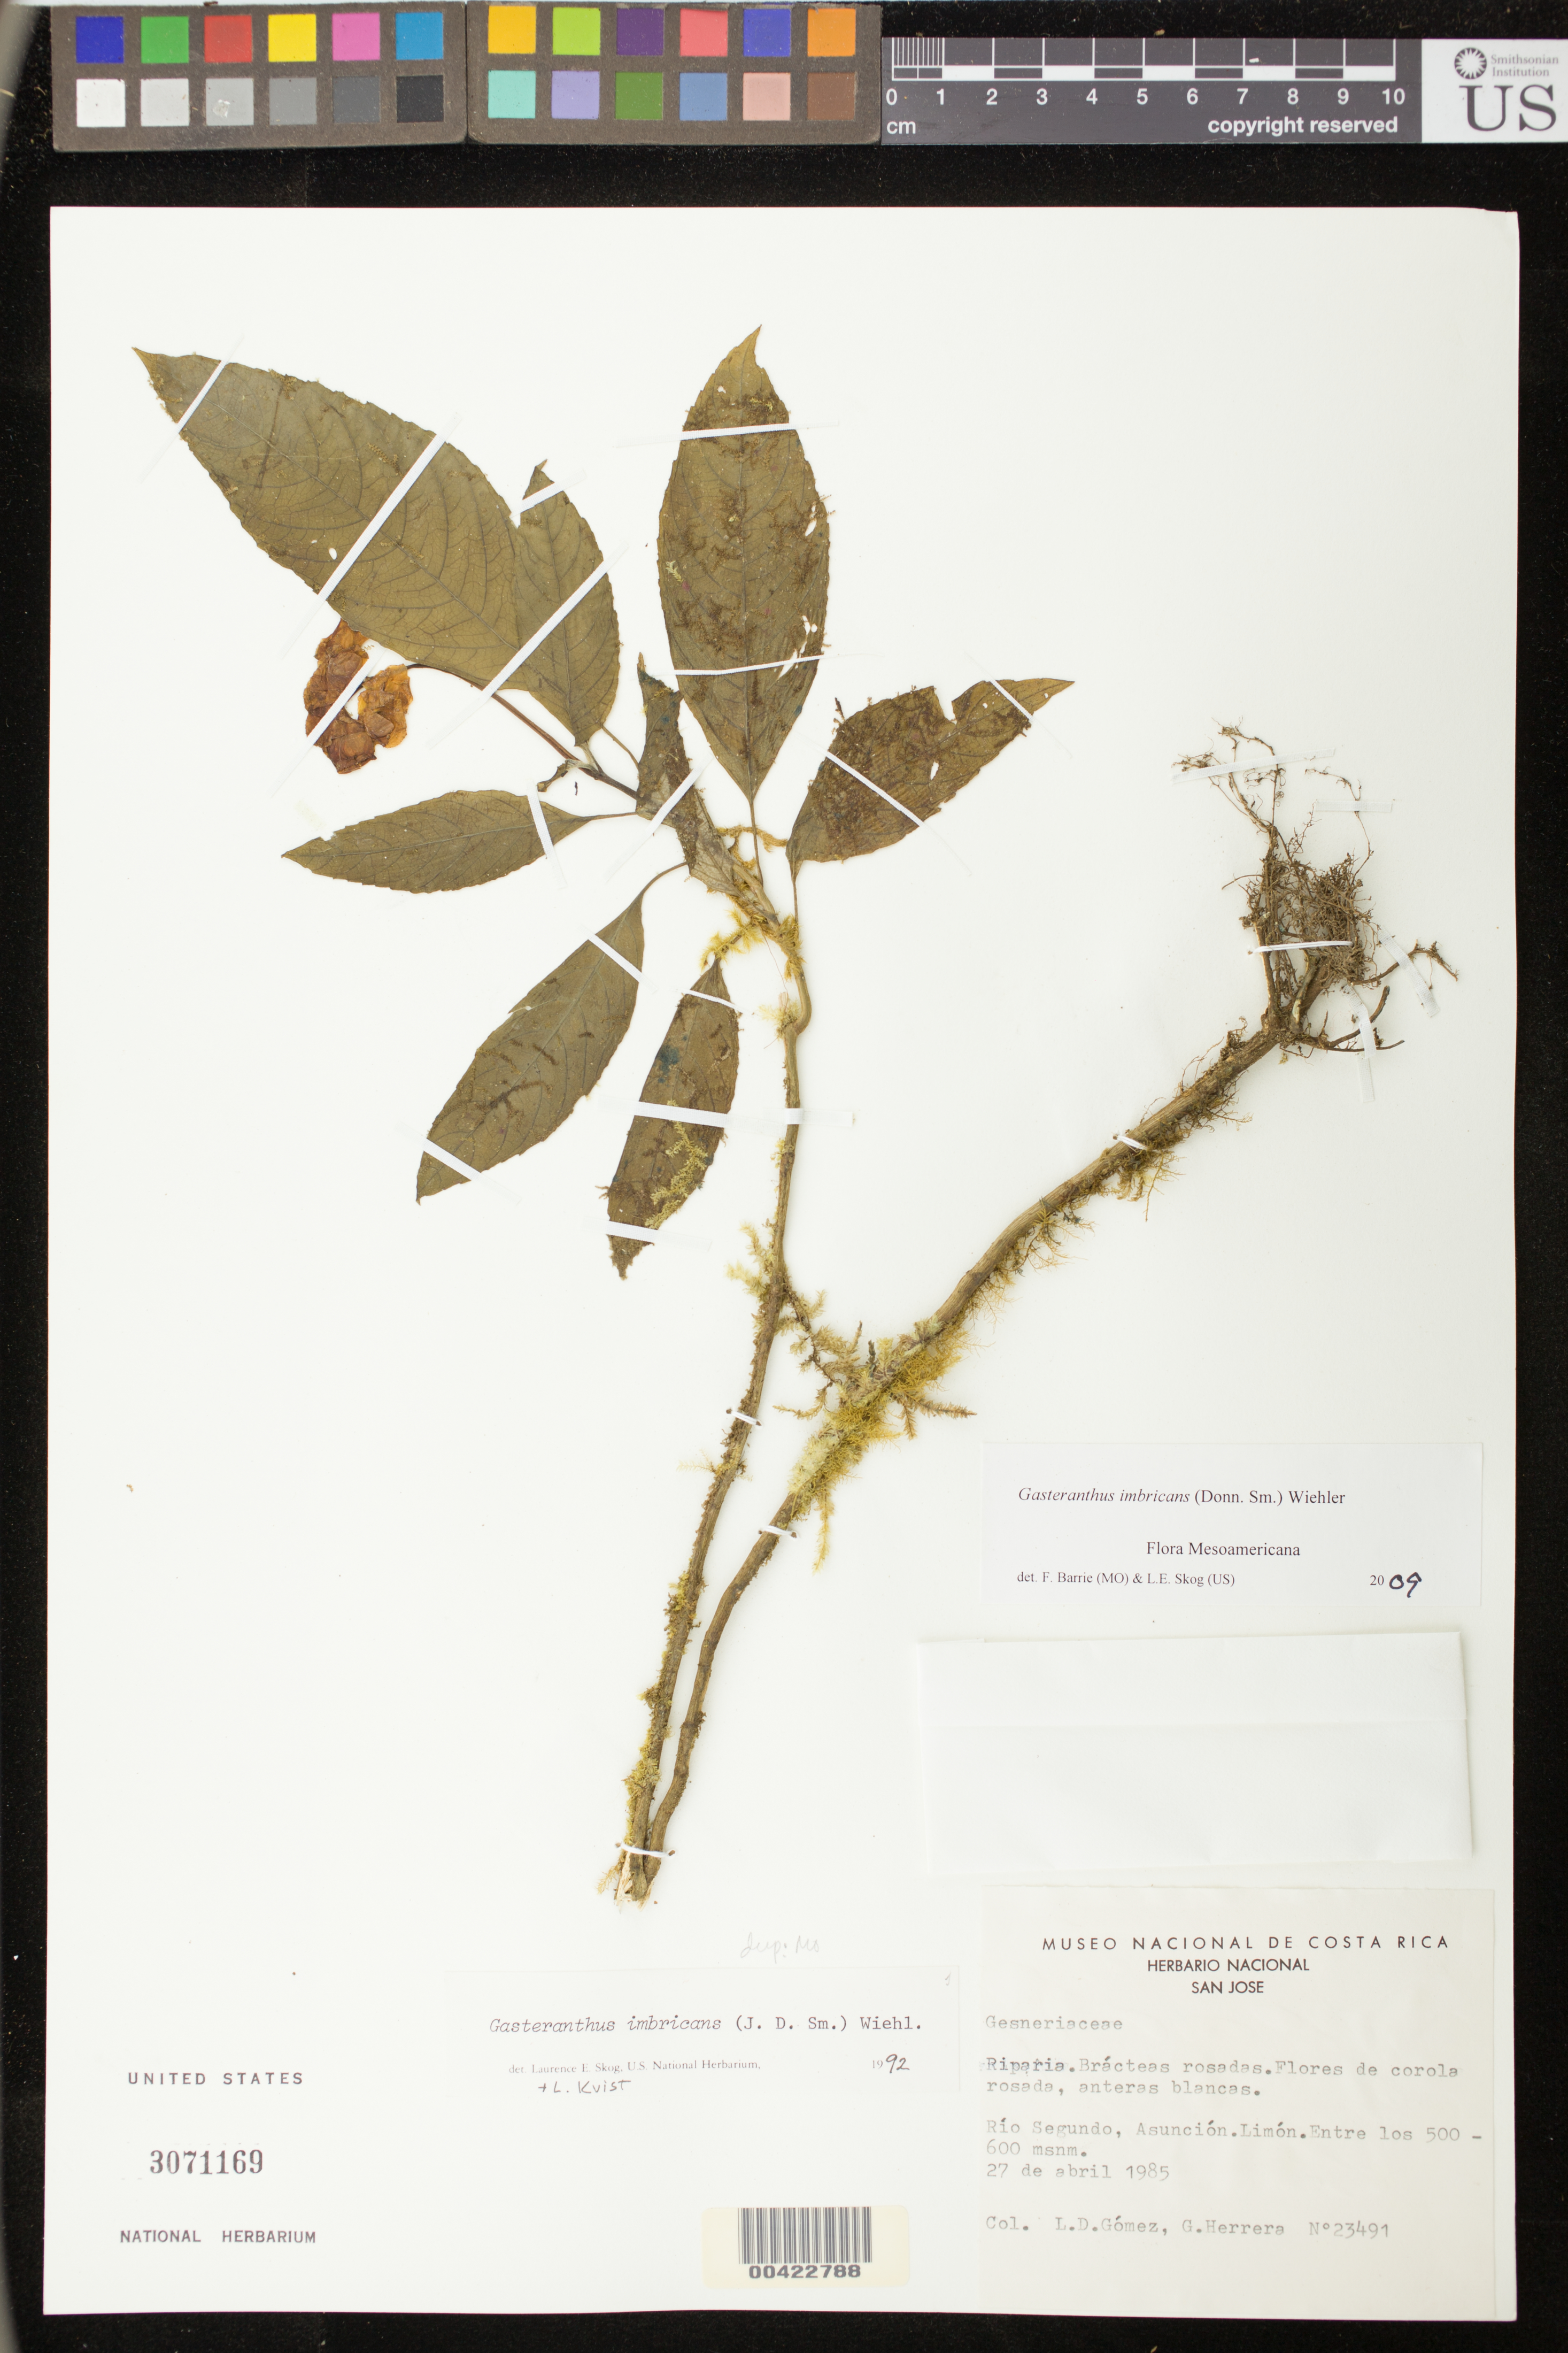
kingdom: Plantae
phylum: Tracheophyta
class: Magnoliopsida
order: Lamiales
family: Gesneriaceae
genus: Gasteranthus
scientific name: Gasteranthus imbricans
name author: (Donn. Sm.) Wiehler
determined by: Skog, Laurence E.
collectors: L. D. Gómez & G. Herrera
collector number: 23491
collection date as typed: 27 Apr 1985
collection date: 1985-04-27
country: Costa Rica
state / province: Limón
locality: Río Segundo, Asunción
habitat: Riparia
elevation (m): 500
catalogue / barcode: US 3071169